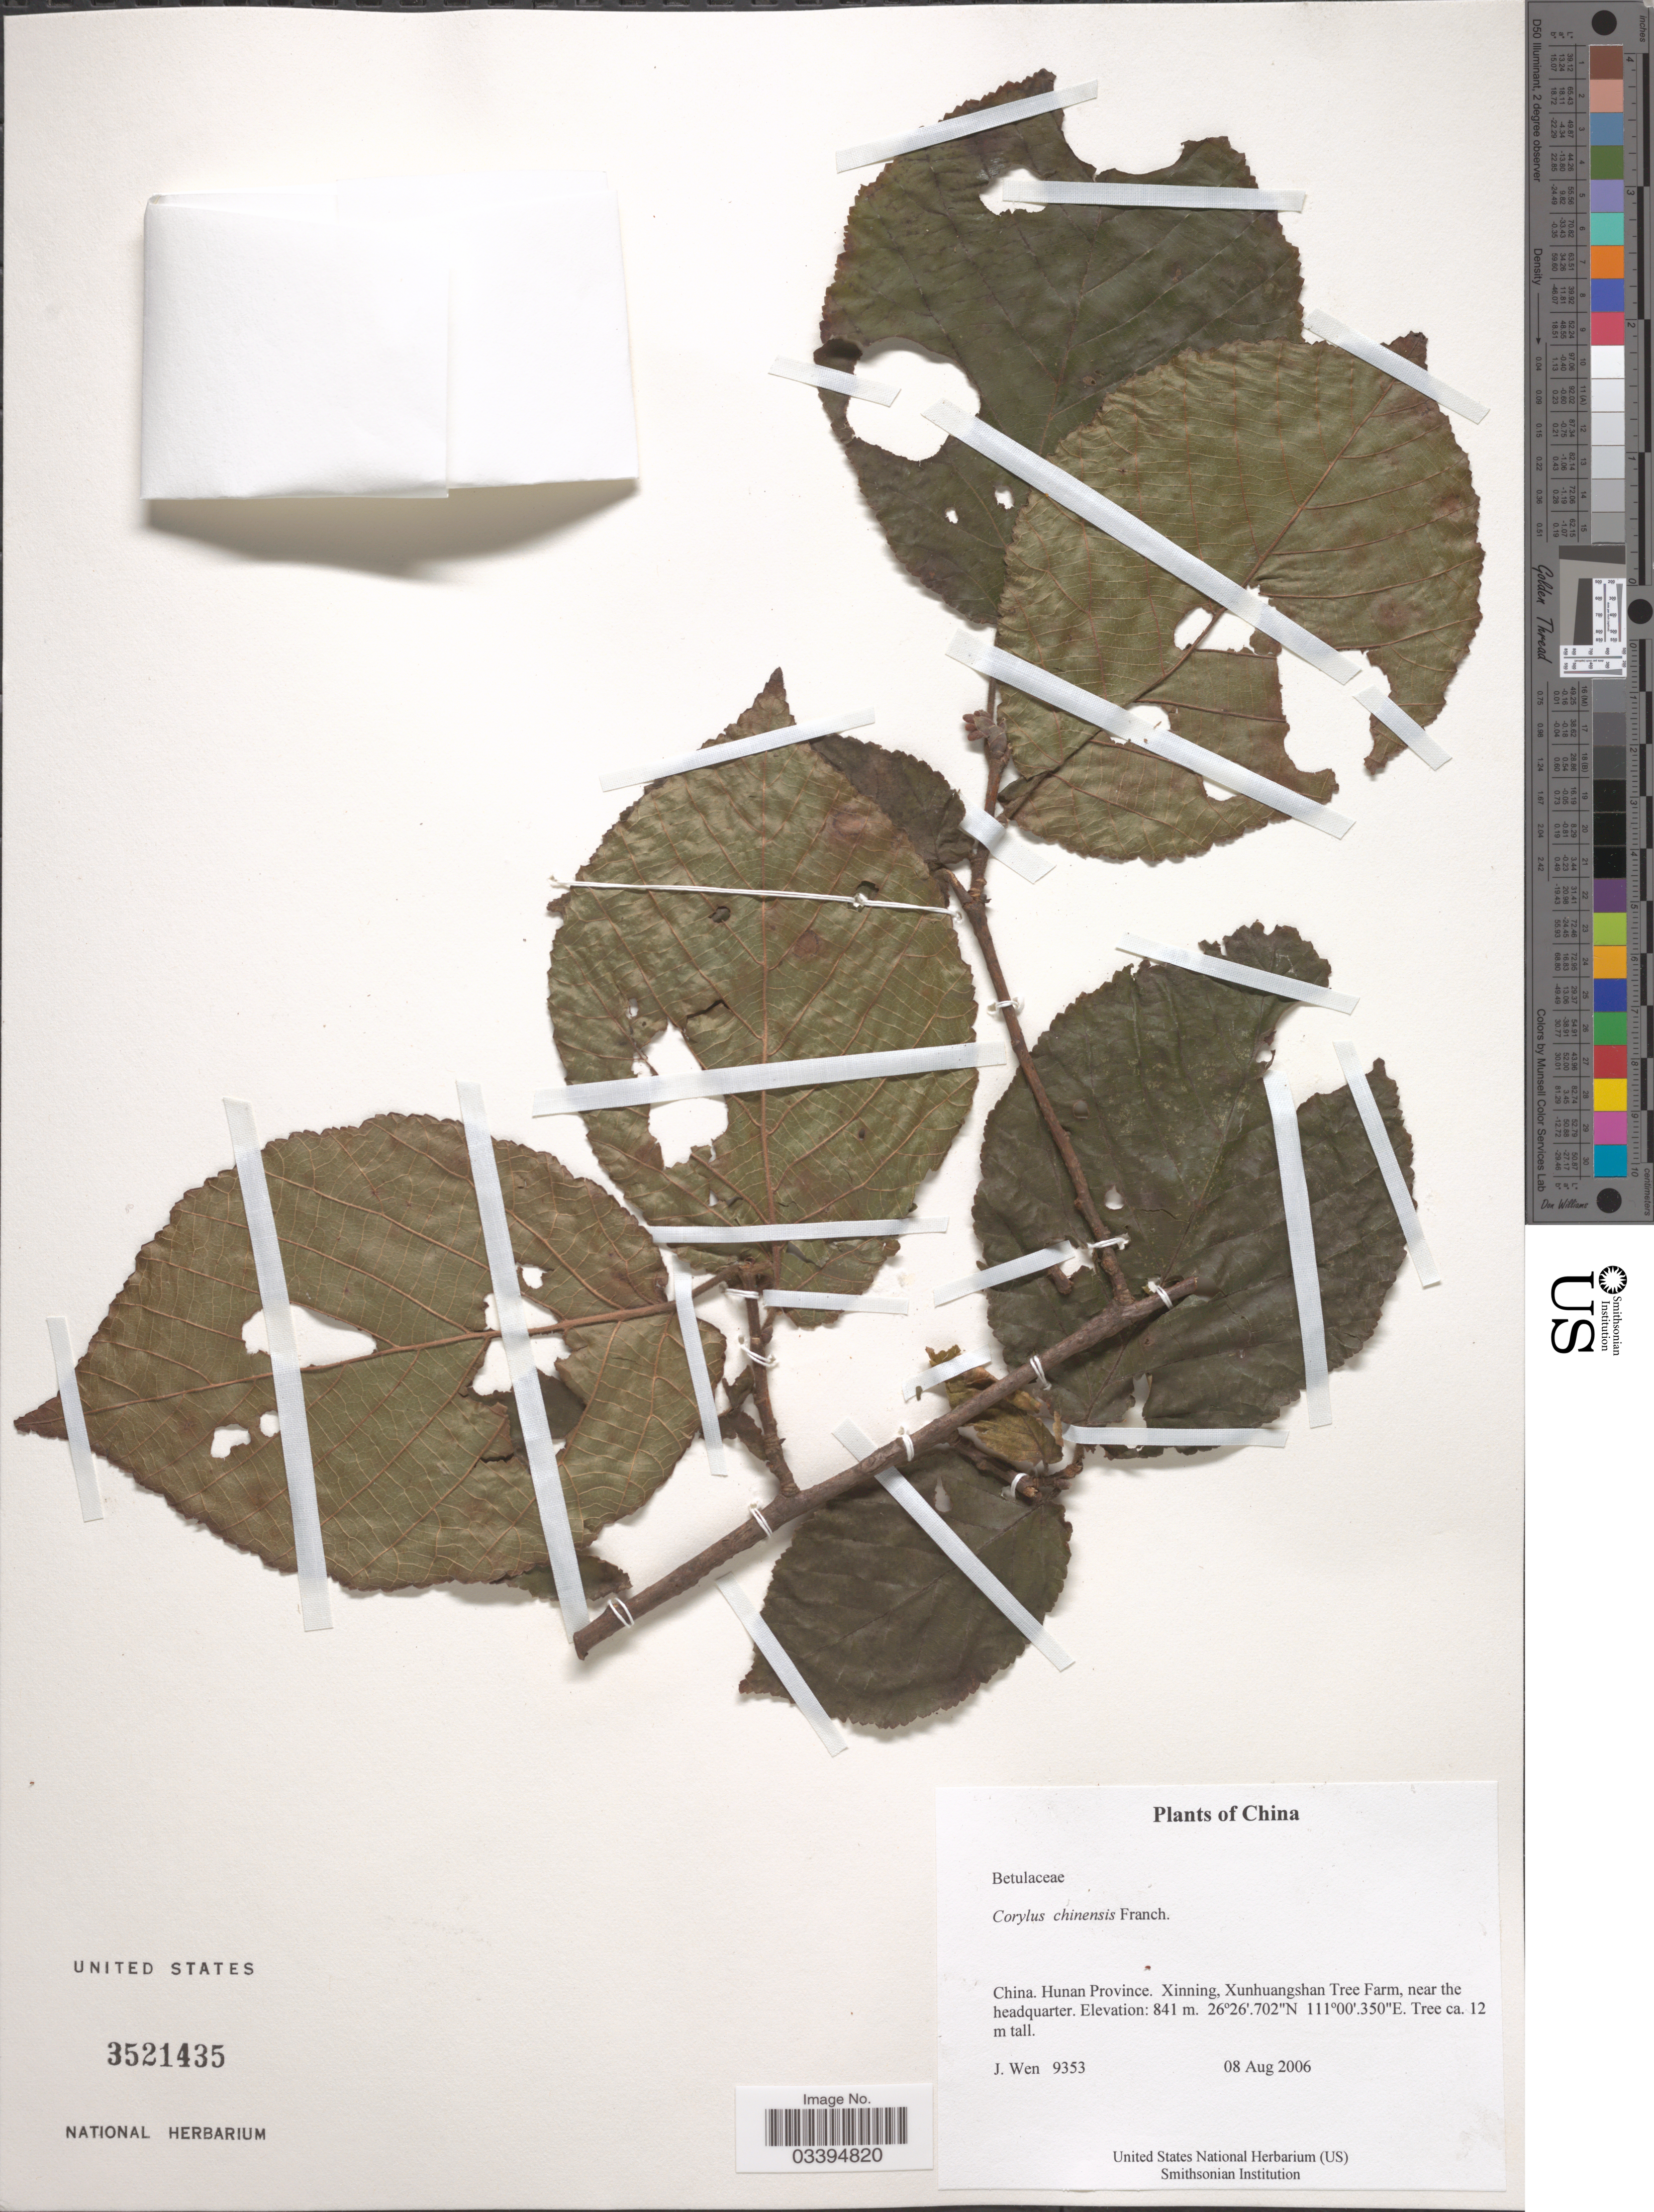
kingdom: Plantae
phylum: Tracheophyta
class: Magnoliopsida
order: Fagales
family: Betulaceae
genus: Corylus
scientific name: Corylus chinensis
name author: Franch.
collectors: J. Wen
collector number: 9353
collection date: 2006-08-08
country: China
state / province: Hunan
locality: Xinning, Xunhuangshan Tree Farm, near the headquarter.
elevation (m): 841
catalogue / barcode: US 3521435